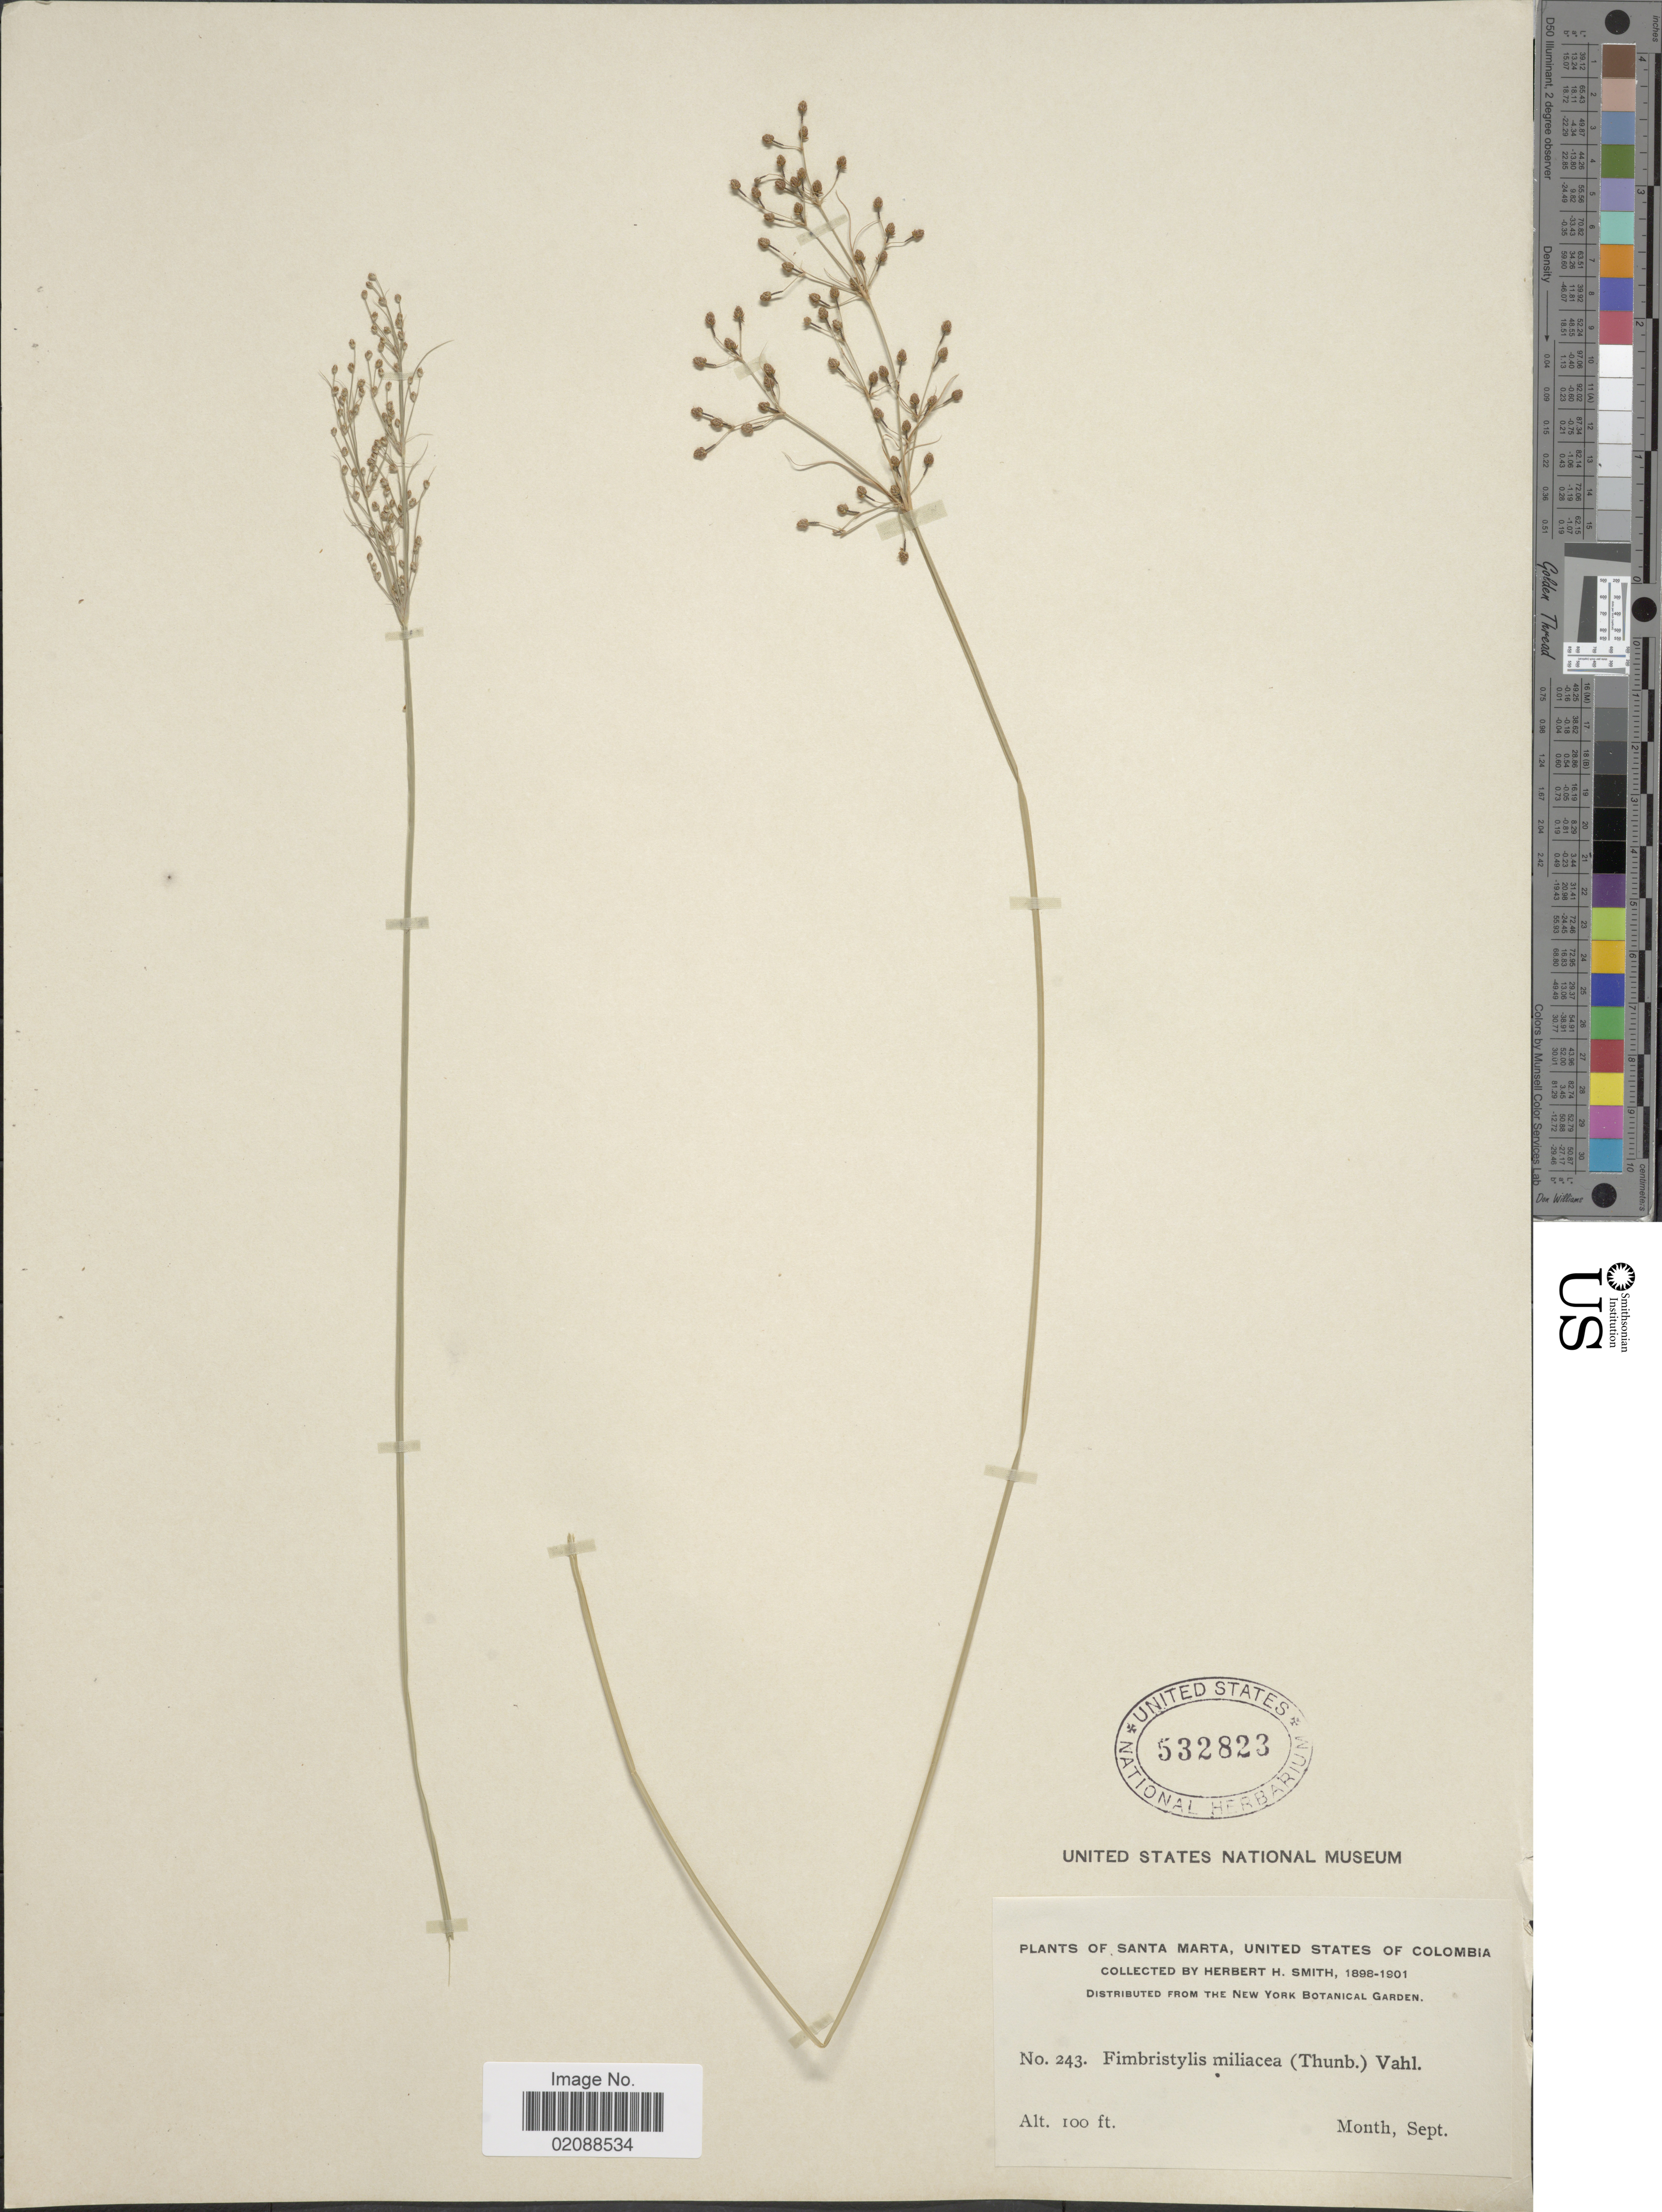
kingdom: Plantae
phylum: Tracheophyta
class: Liliopsida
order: Poales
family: Cyperaceae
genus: Fimbristylis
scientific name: Fimbristylis littoralis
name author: Gaudich.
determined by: Strong, M. T., (US), Smithsonian Institution - National Museum of Natural History (UNITED STATES)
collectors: Herbert H. Smith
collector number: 243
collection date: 1898-09/1901-09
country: Colombia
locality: Santa Marta, United States of Colombia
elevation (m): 30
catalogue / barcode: US 532823